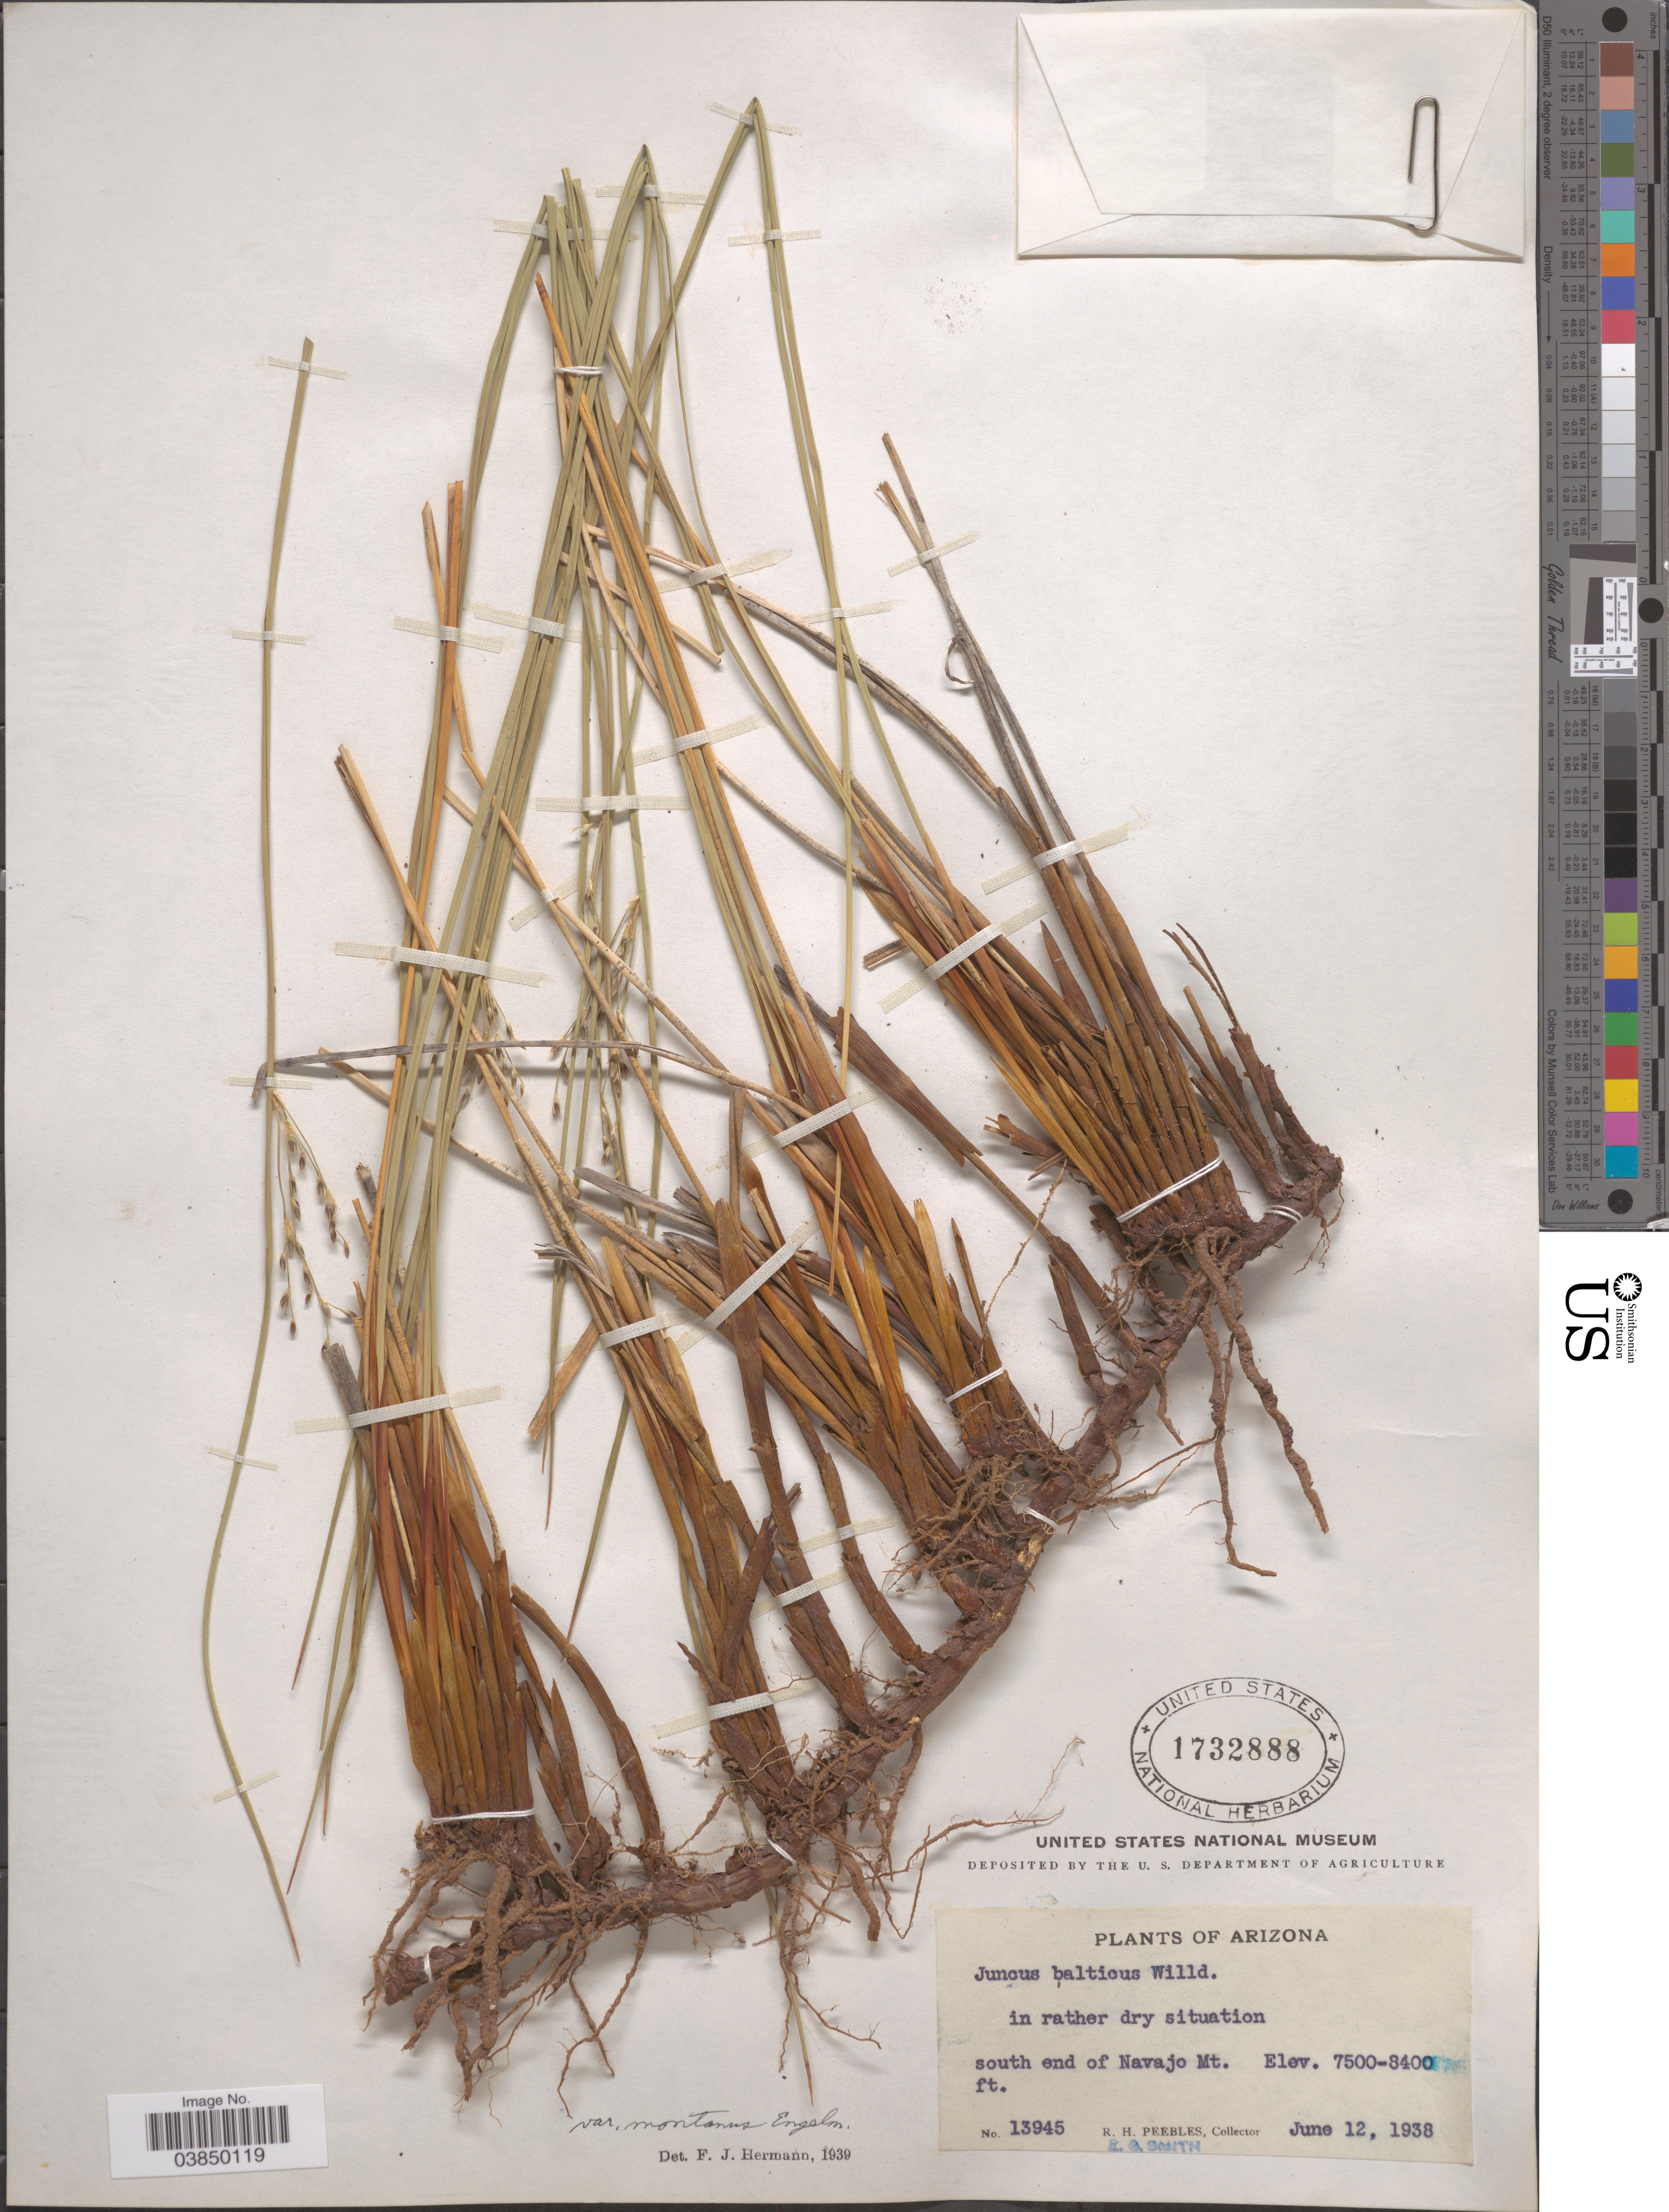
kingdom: Plantae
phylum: Tracheophyta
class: Liliopsida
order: Poales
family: Juncaceae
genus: Juncus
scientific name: Juncus balticus var. montanus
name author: Engelm.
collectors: R. H. Peebles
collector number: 13945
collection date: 1938-06-12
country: United States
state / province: Arizona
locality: South end of Navajo Mt.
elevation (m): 2286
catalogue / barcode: US 1732888